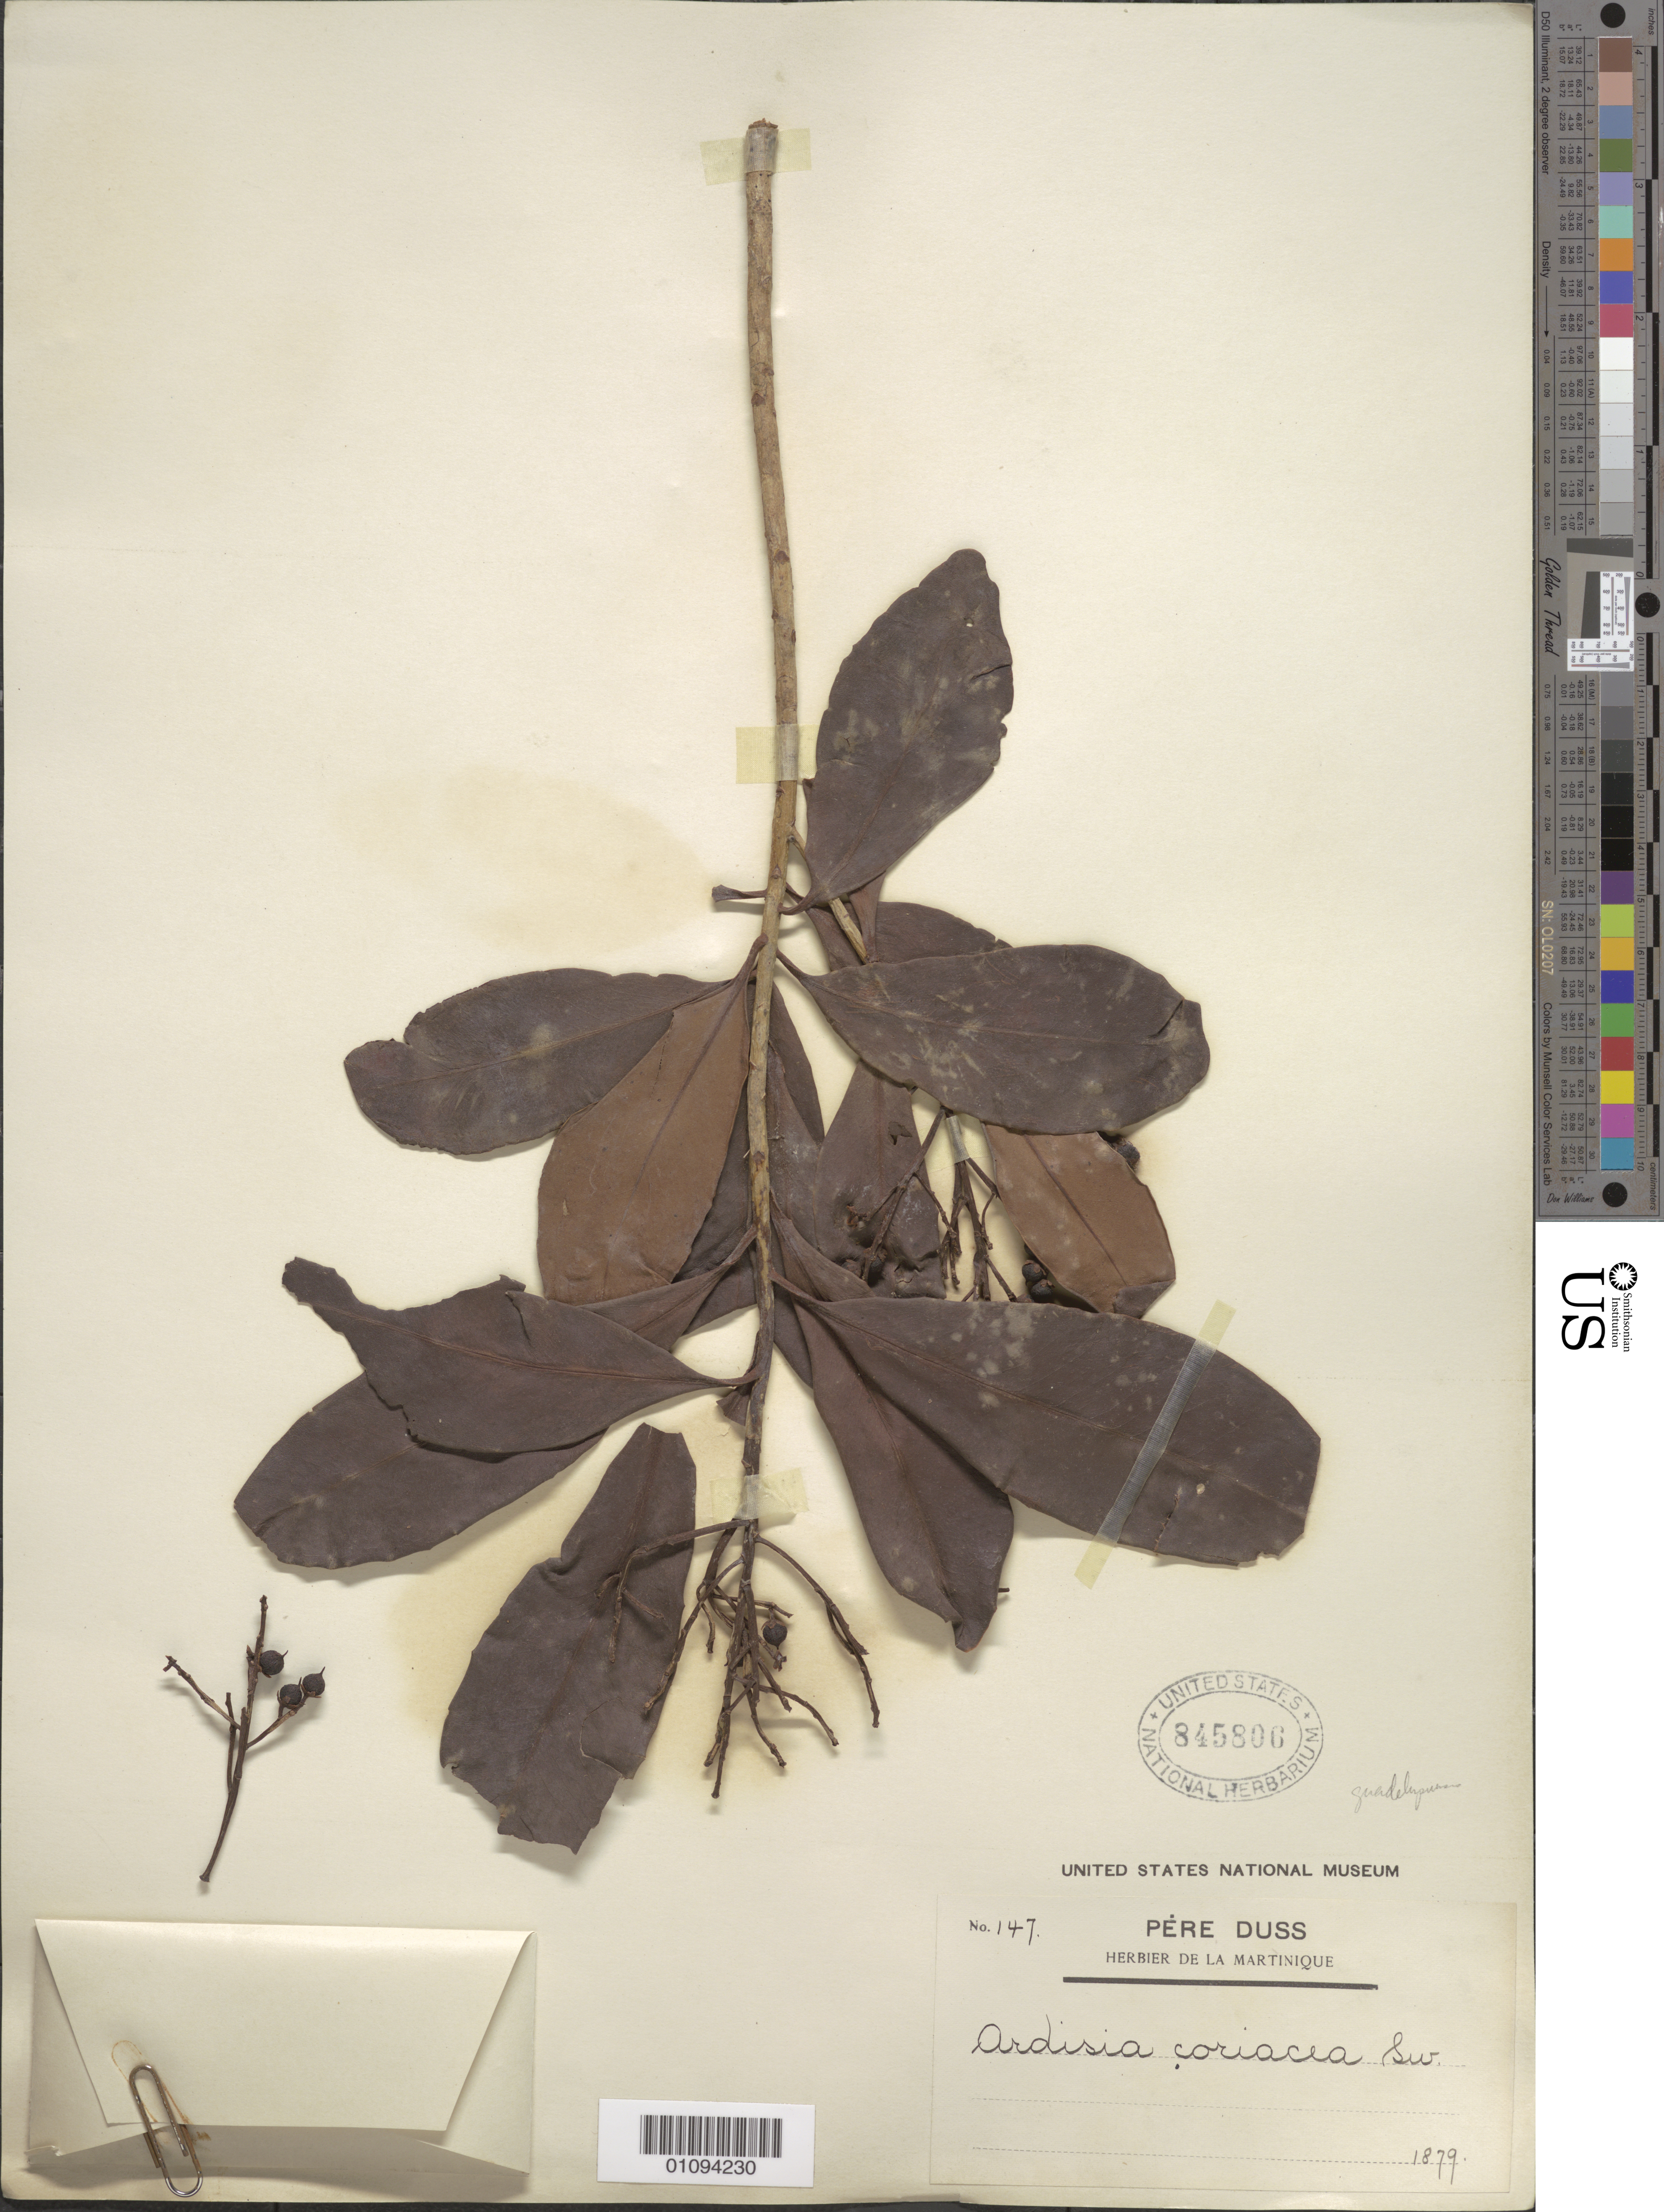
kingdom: Plantae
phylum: Tracheophyta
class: Magnoliopsida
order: Ericales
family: Primulaceae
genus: Ardisia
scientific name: Ardisia obovata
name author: Desv. ex Ham.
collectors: Père Duss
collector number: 147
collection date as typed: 1879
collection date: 1879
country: Martinique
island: Martinique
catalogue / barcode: US 845806